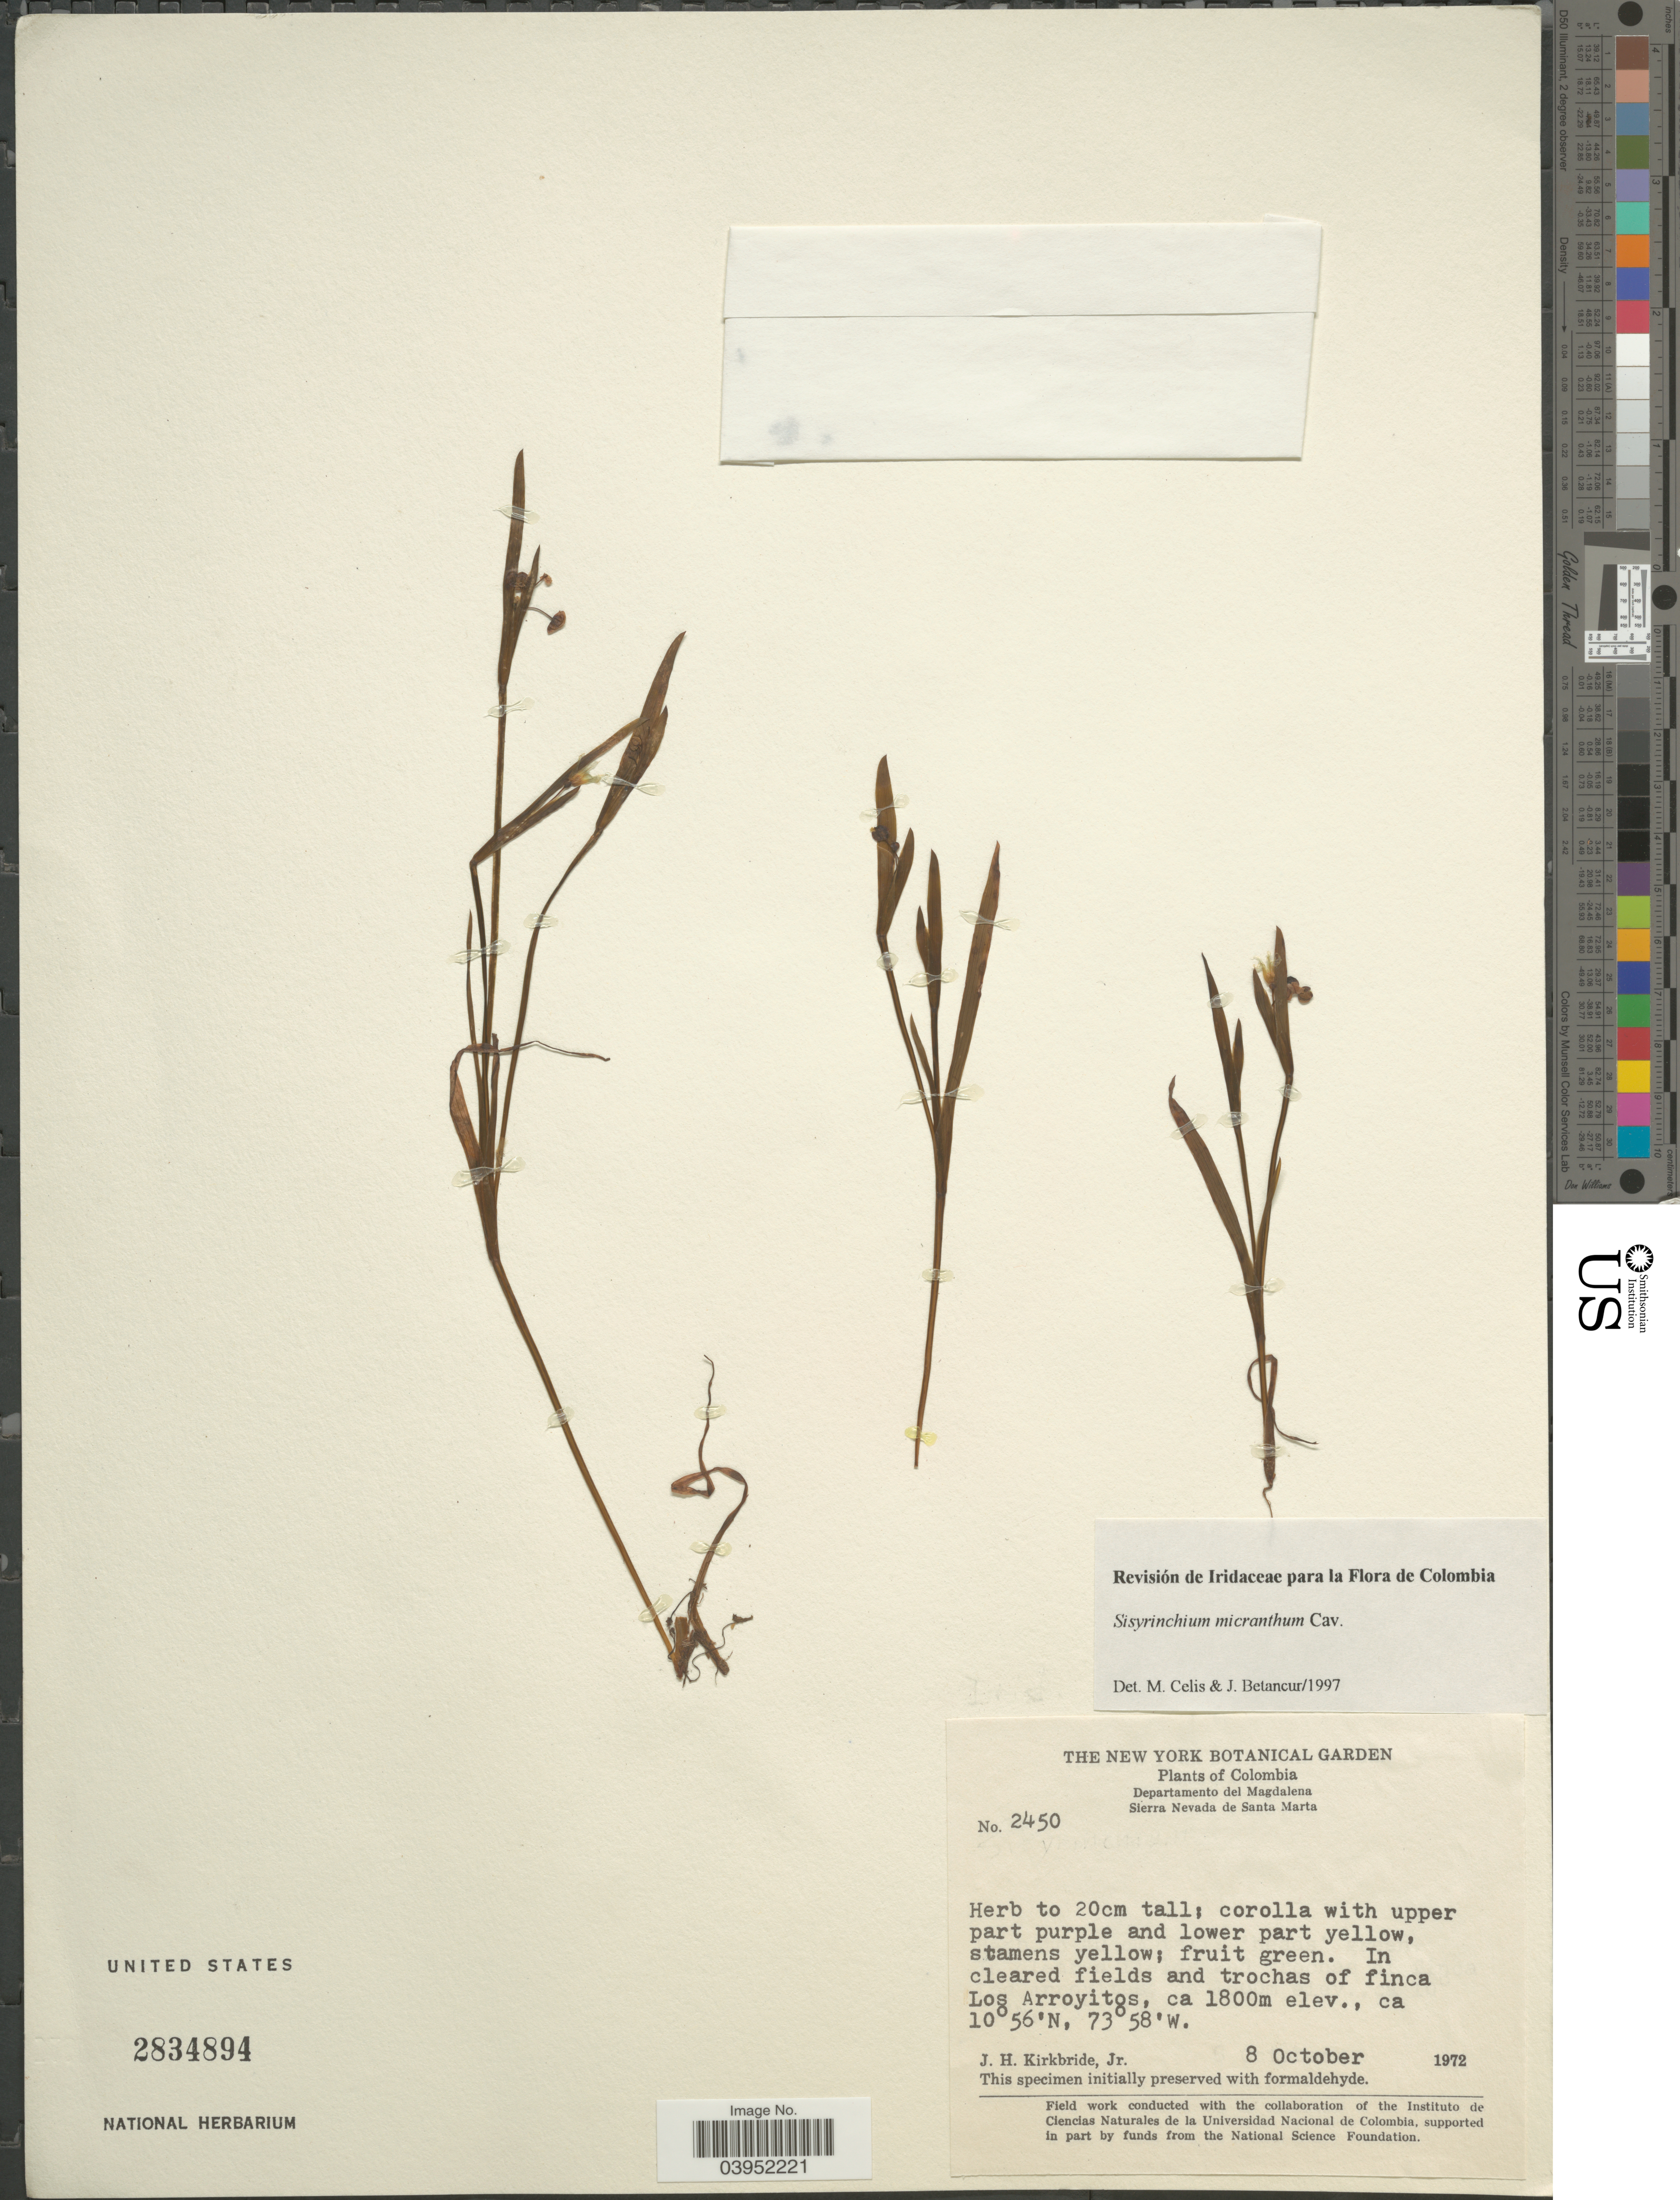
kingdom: Plantae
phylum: Tracheophyta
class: Liliopsida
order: Asparagales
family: Iridaceae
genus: Sisyrinchium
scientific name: Sisyrinchium micranthum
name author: Cav.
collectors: J. H. Kirkbride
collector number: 2450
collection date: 1972-10-08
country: Colombia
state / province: Magdalena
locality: Departamento del Magdalena. Sierra Nevada de Santa Marta. And trochas of finca Los Arroyitos.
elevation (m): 1800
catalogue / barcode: US 2834894